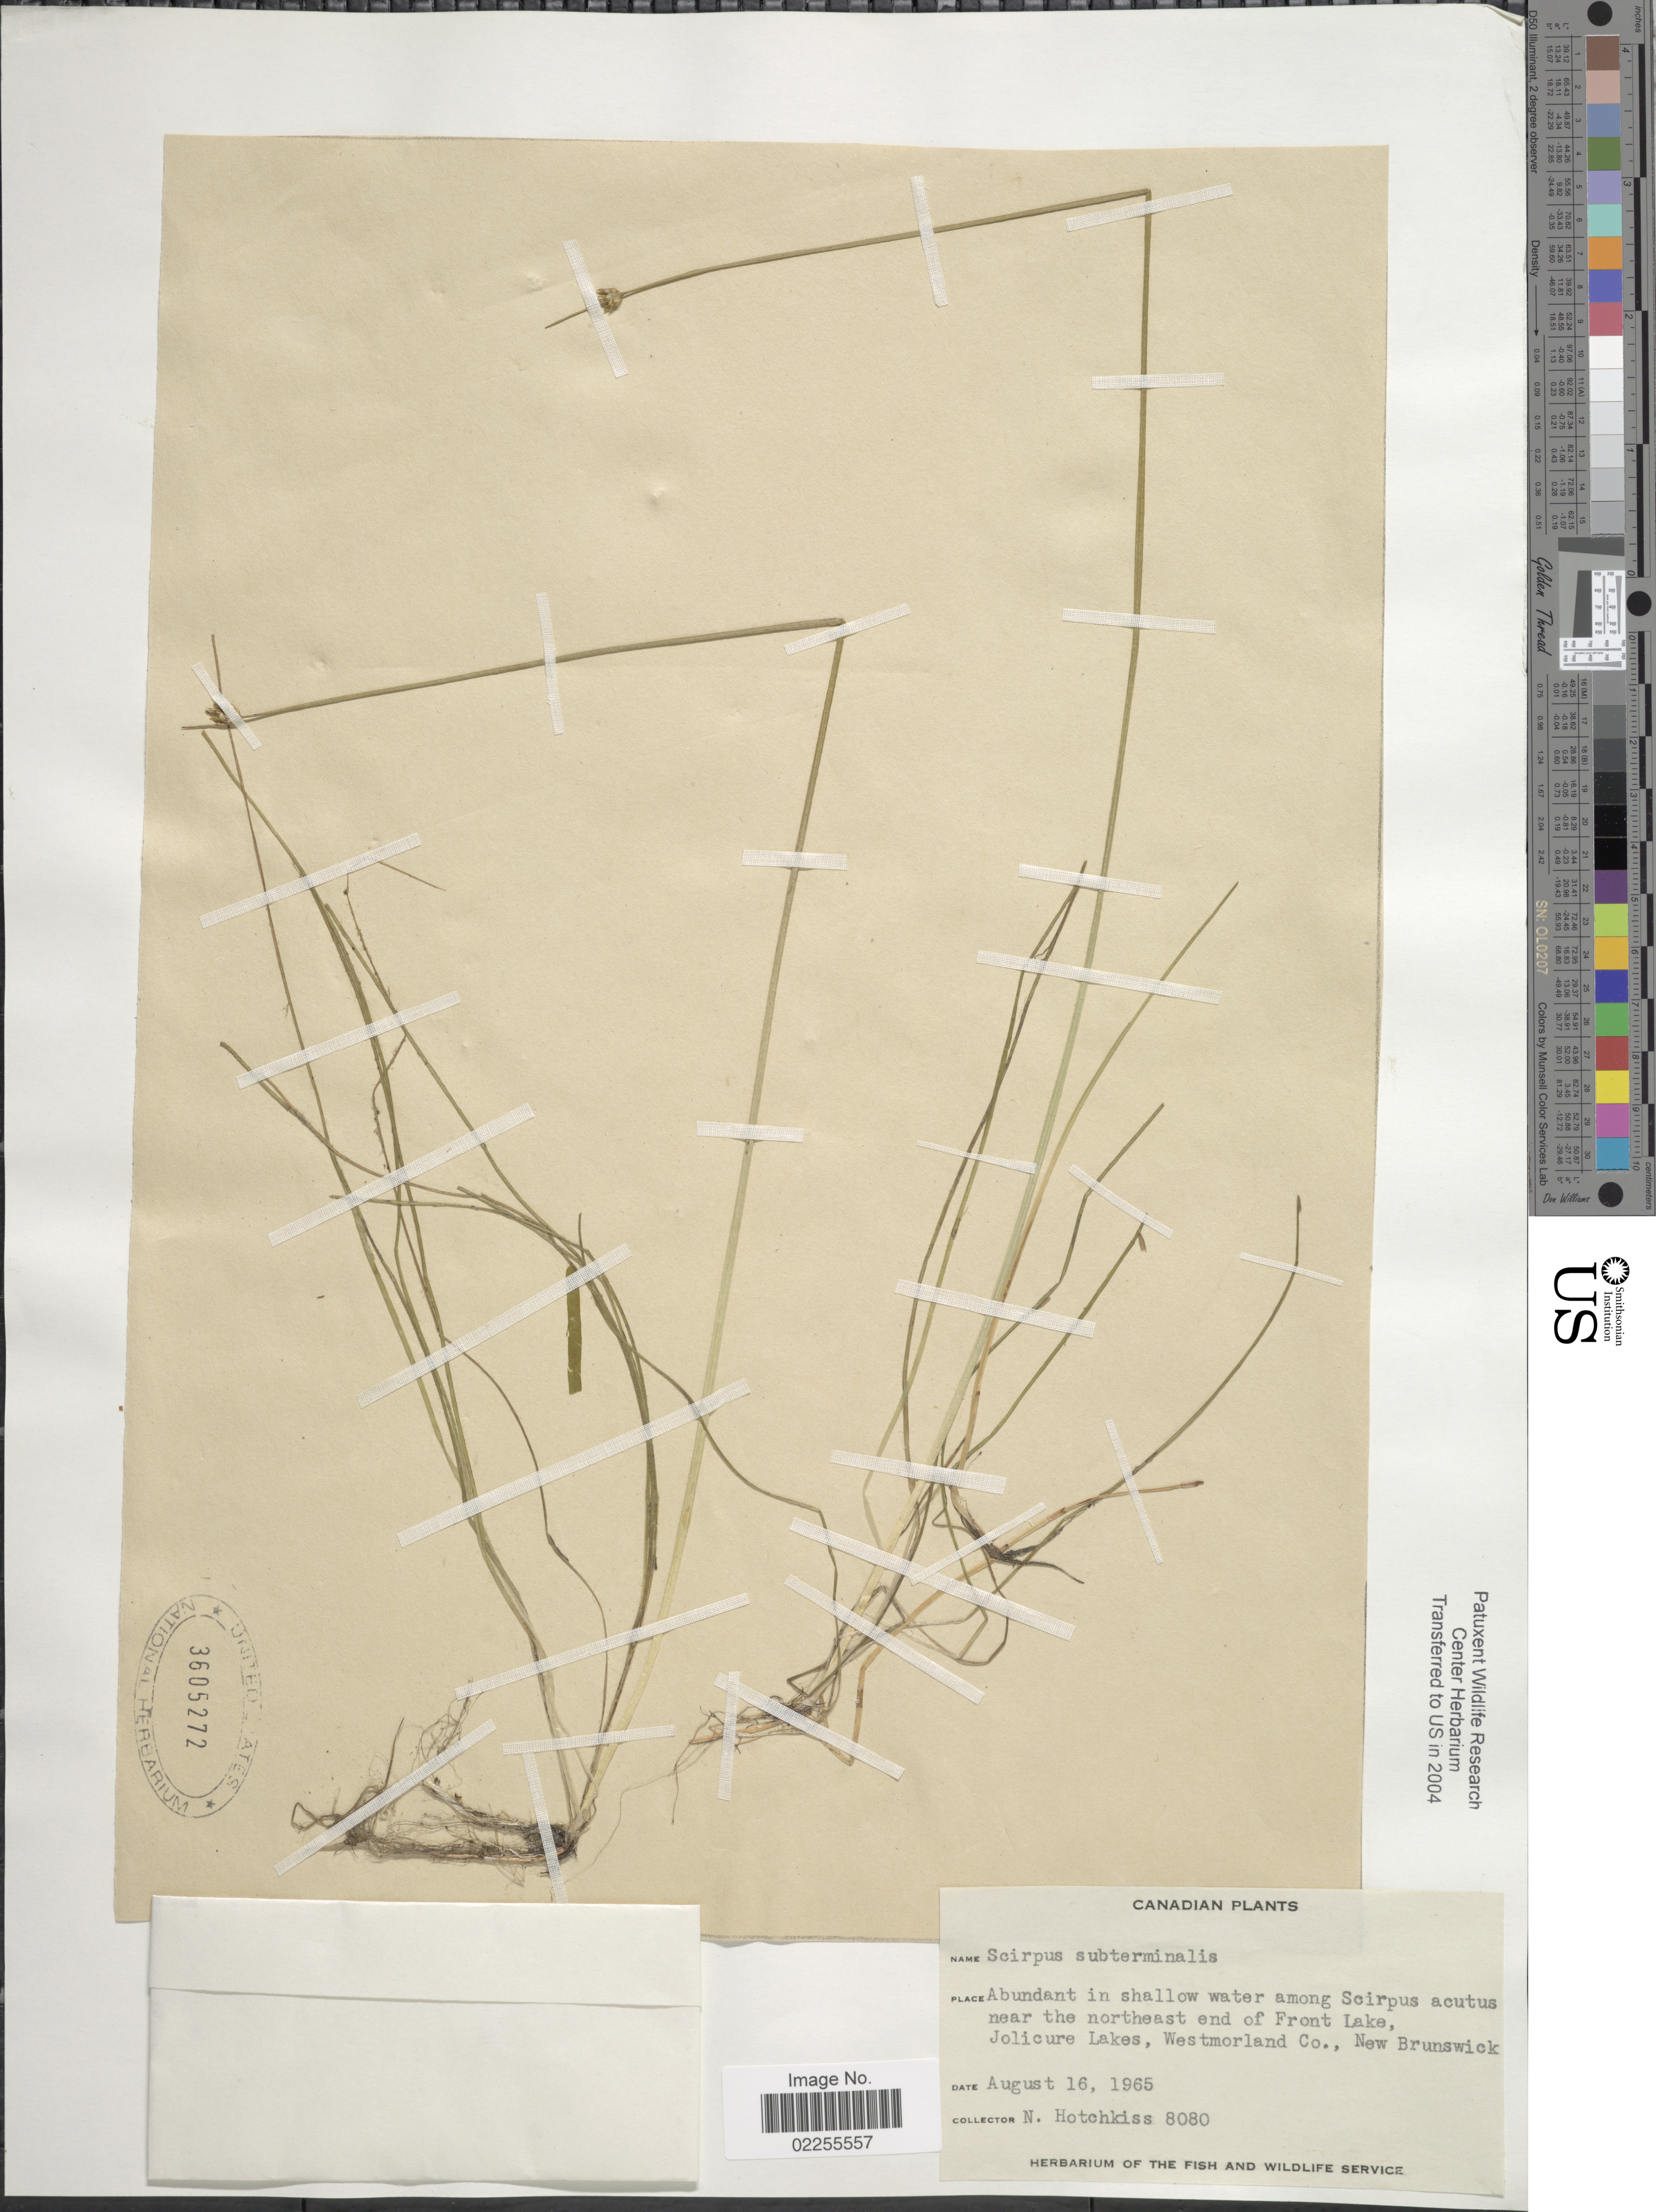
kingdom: Plantae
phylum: Tracheophyta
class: Liliopsida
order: Poales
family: Cyperaceae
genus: Schoenoplectus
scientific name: Schoenoplectus subterminalis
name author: (Torr.) Soják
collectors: N. Hotchkiss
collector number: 8080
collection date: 1965-08-16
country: Canada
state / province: New Brunswick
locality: Near the northeast end of Front Lake, Jolicure Lakes, Westmoreland Co.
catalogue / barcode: US 3605272